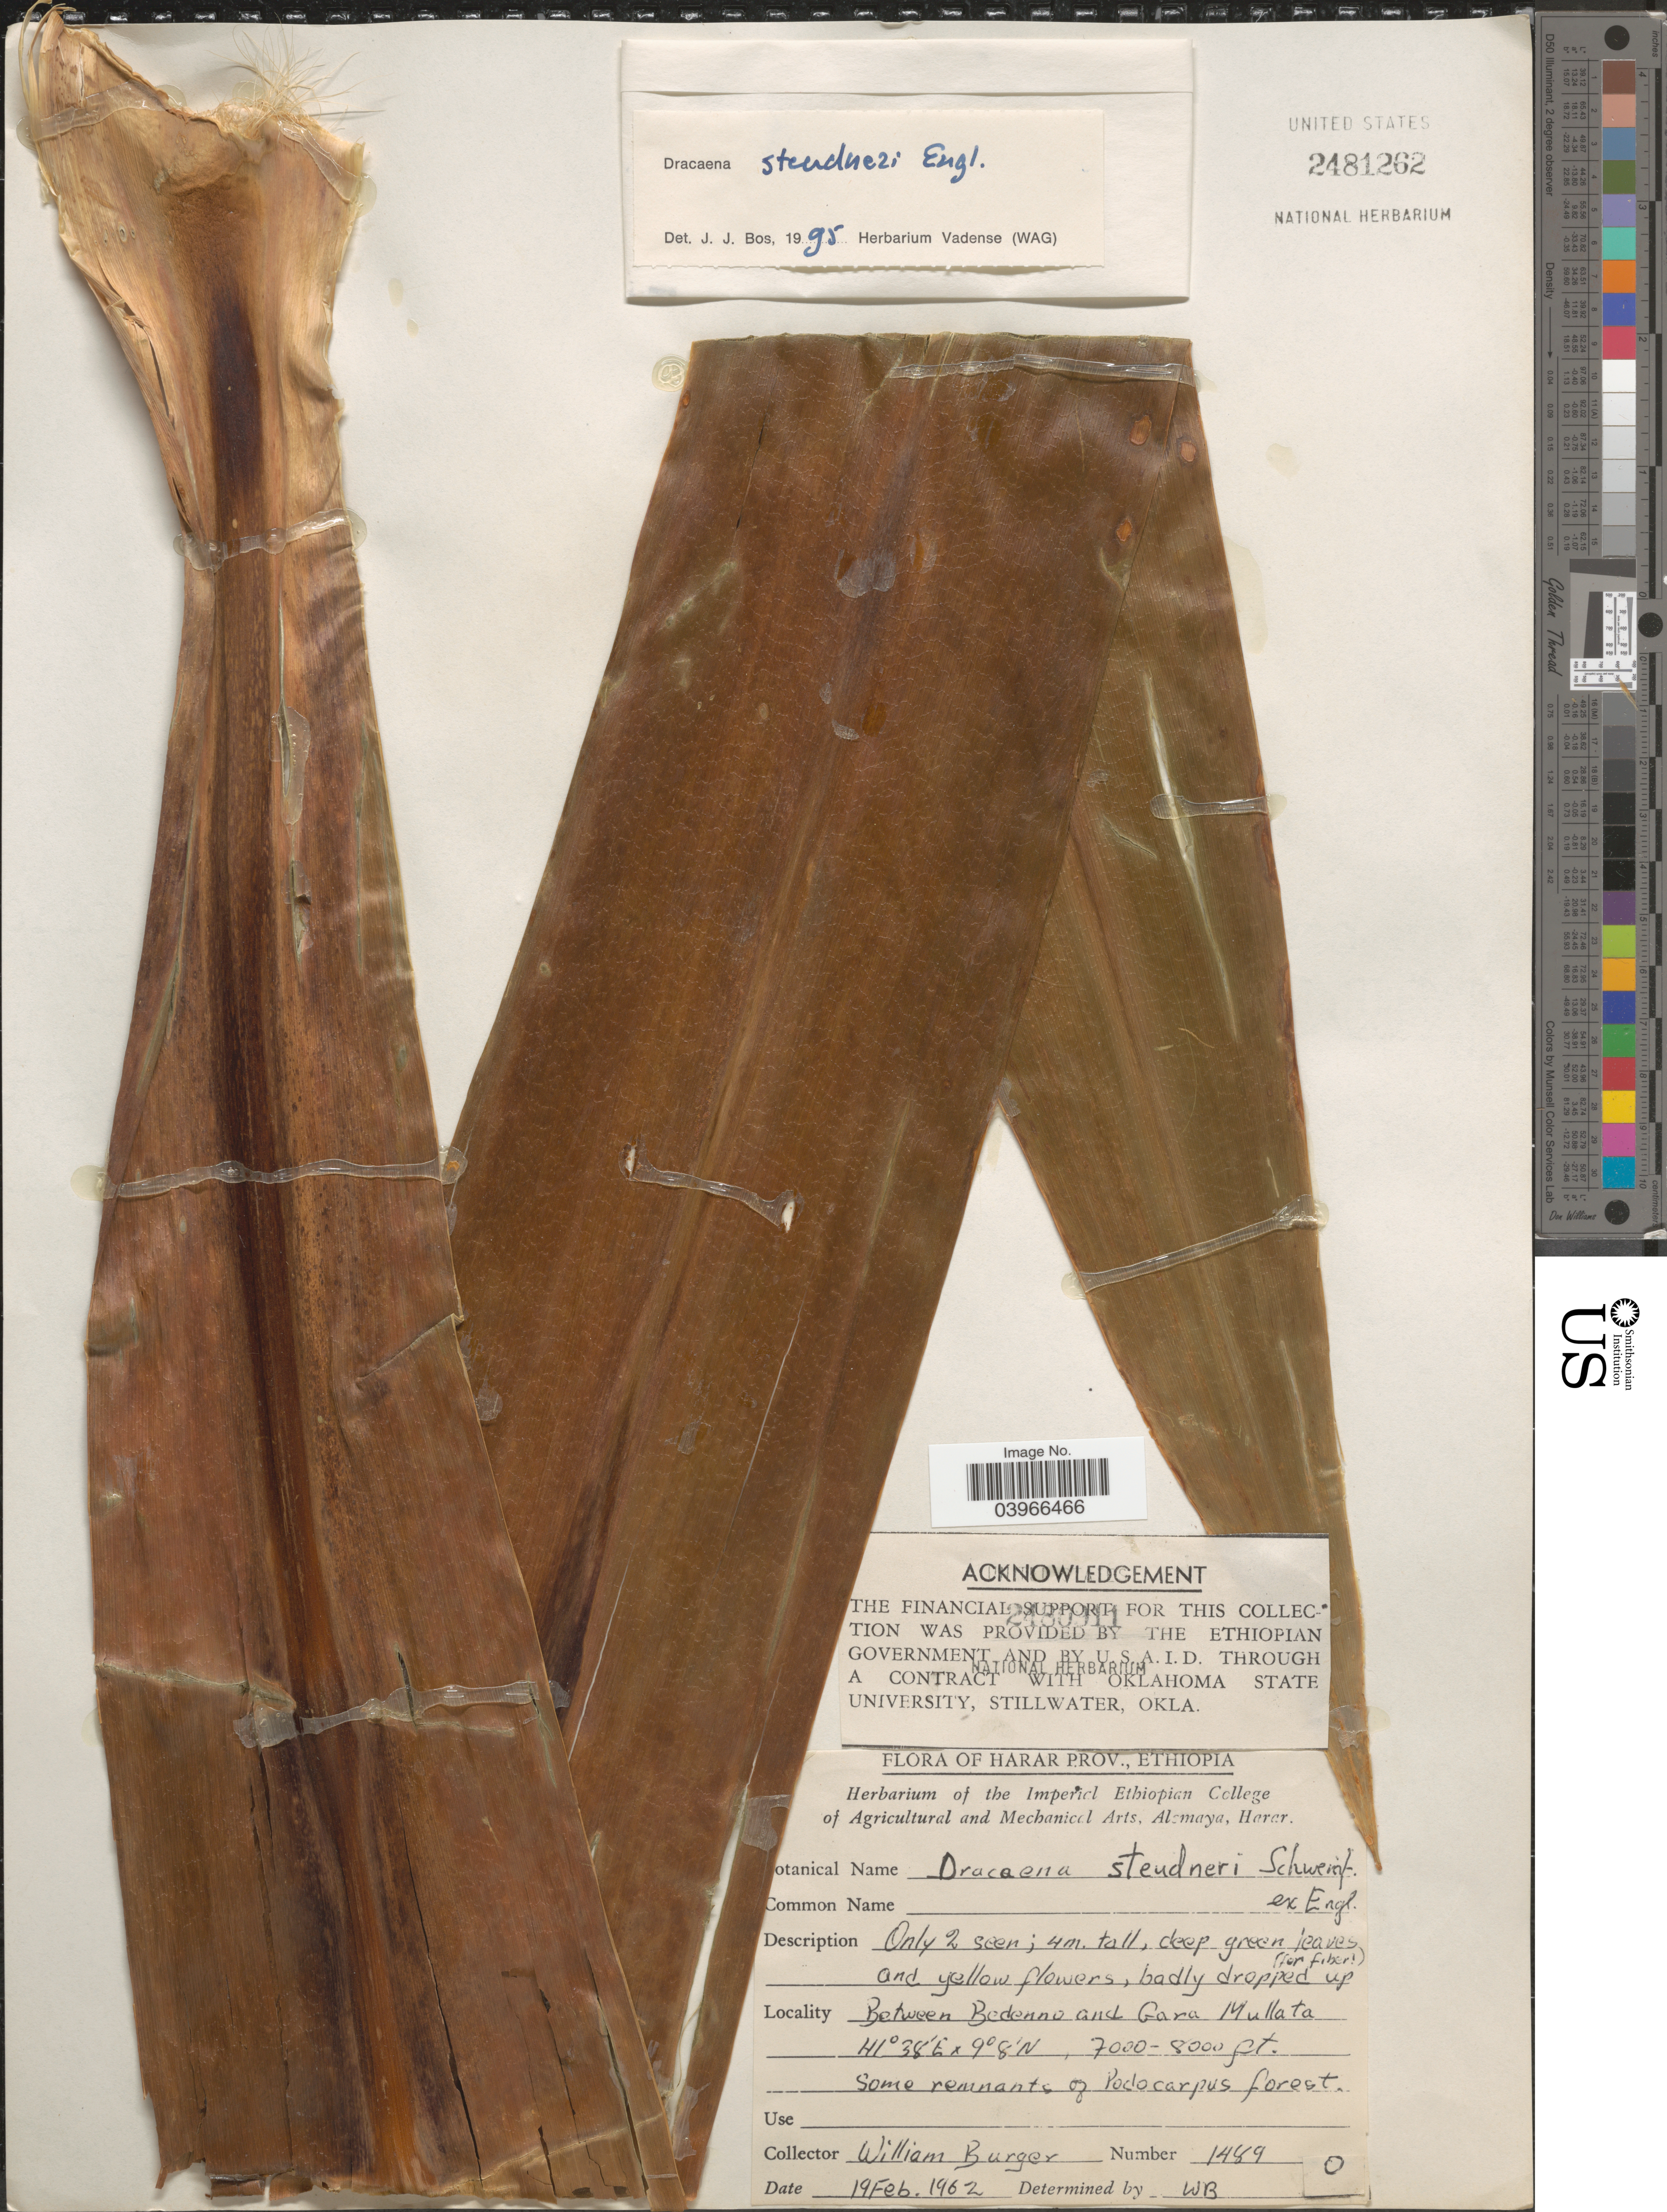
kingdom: Plantae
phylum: Tracheophyta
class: Liliopsida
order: Asparagales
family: Asparagaceae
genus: Dracaena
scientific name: Dracaena steudneri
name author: Engl.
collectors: W. Burger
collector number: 1489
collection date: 1962-02-19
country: Ethiopia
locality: Harar Prov. Between Bedenno and Gara Mullata.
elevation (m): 2134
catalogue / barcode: US 2481262